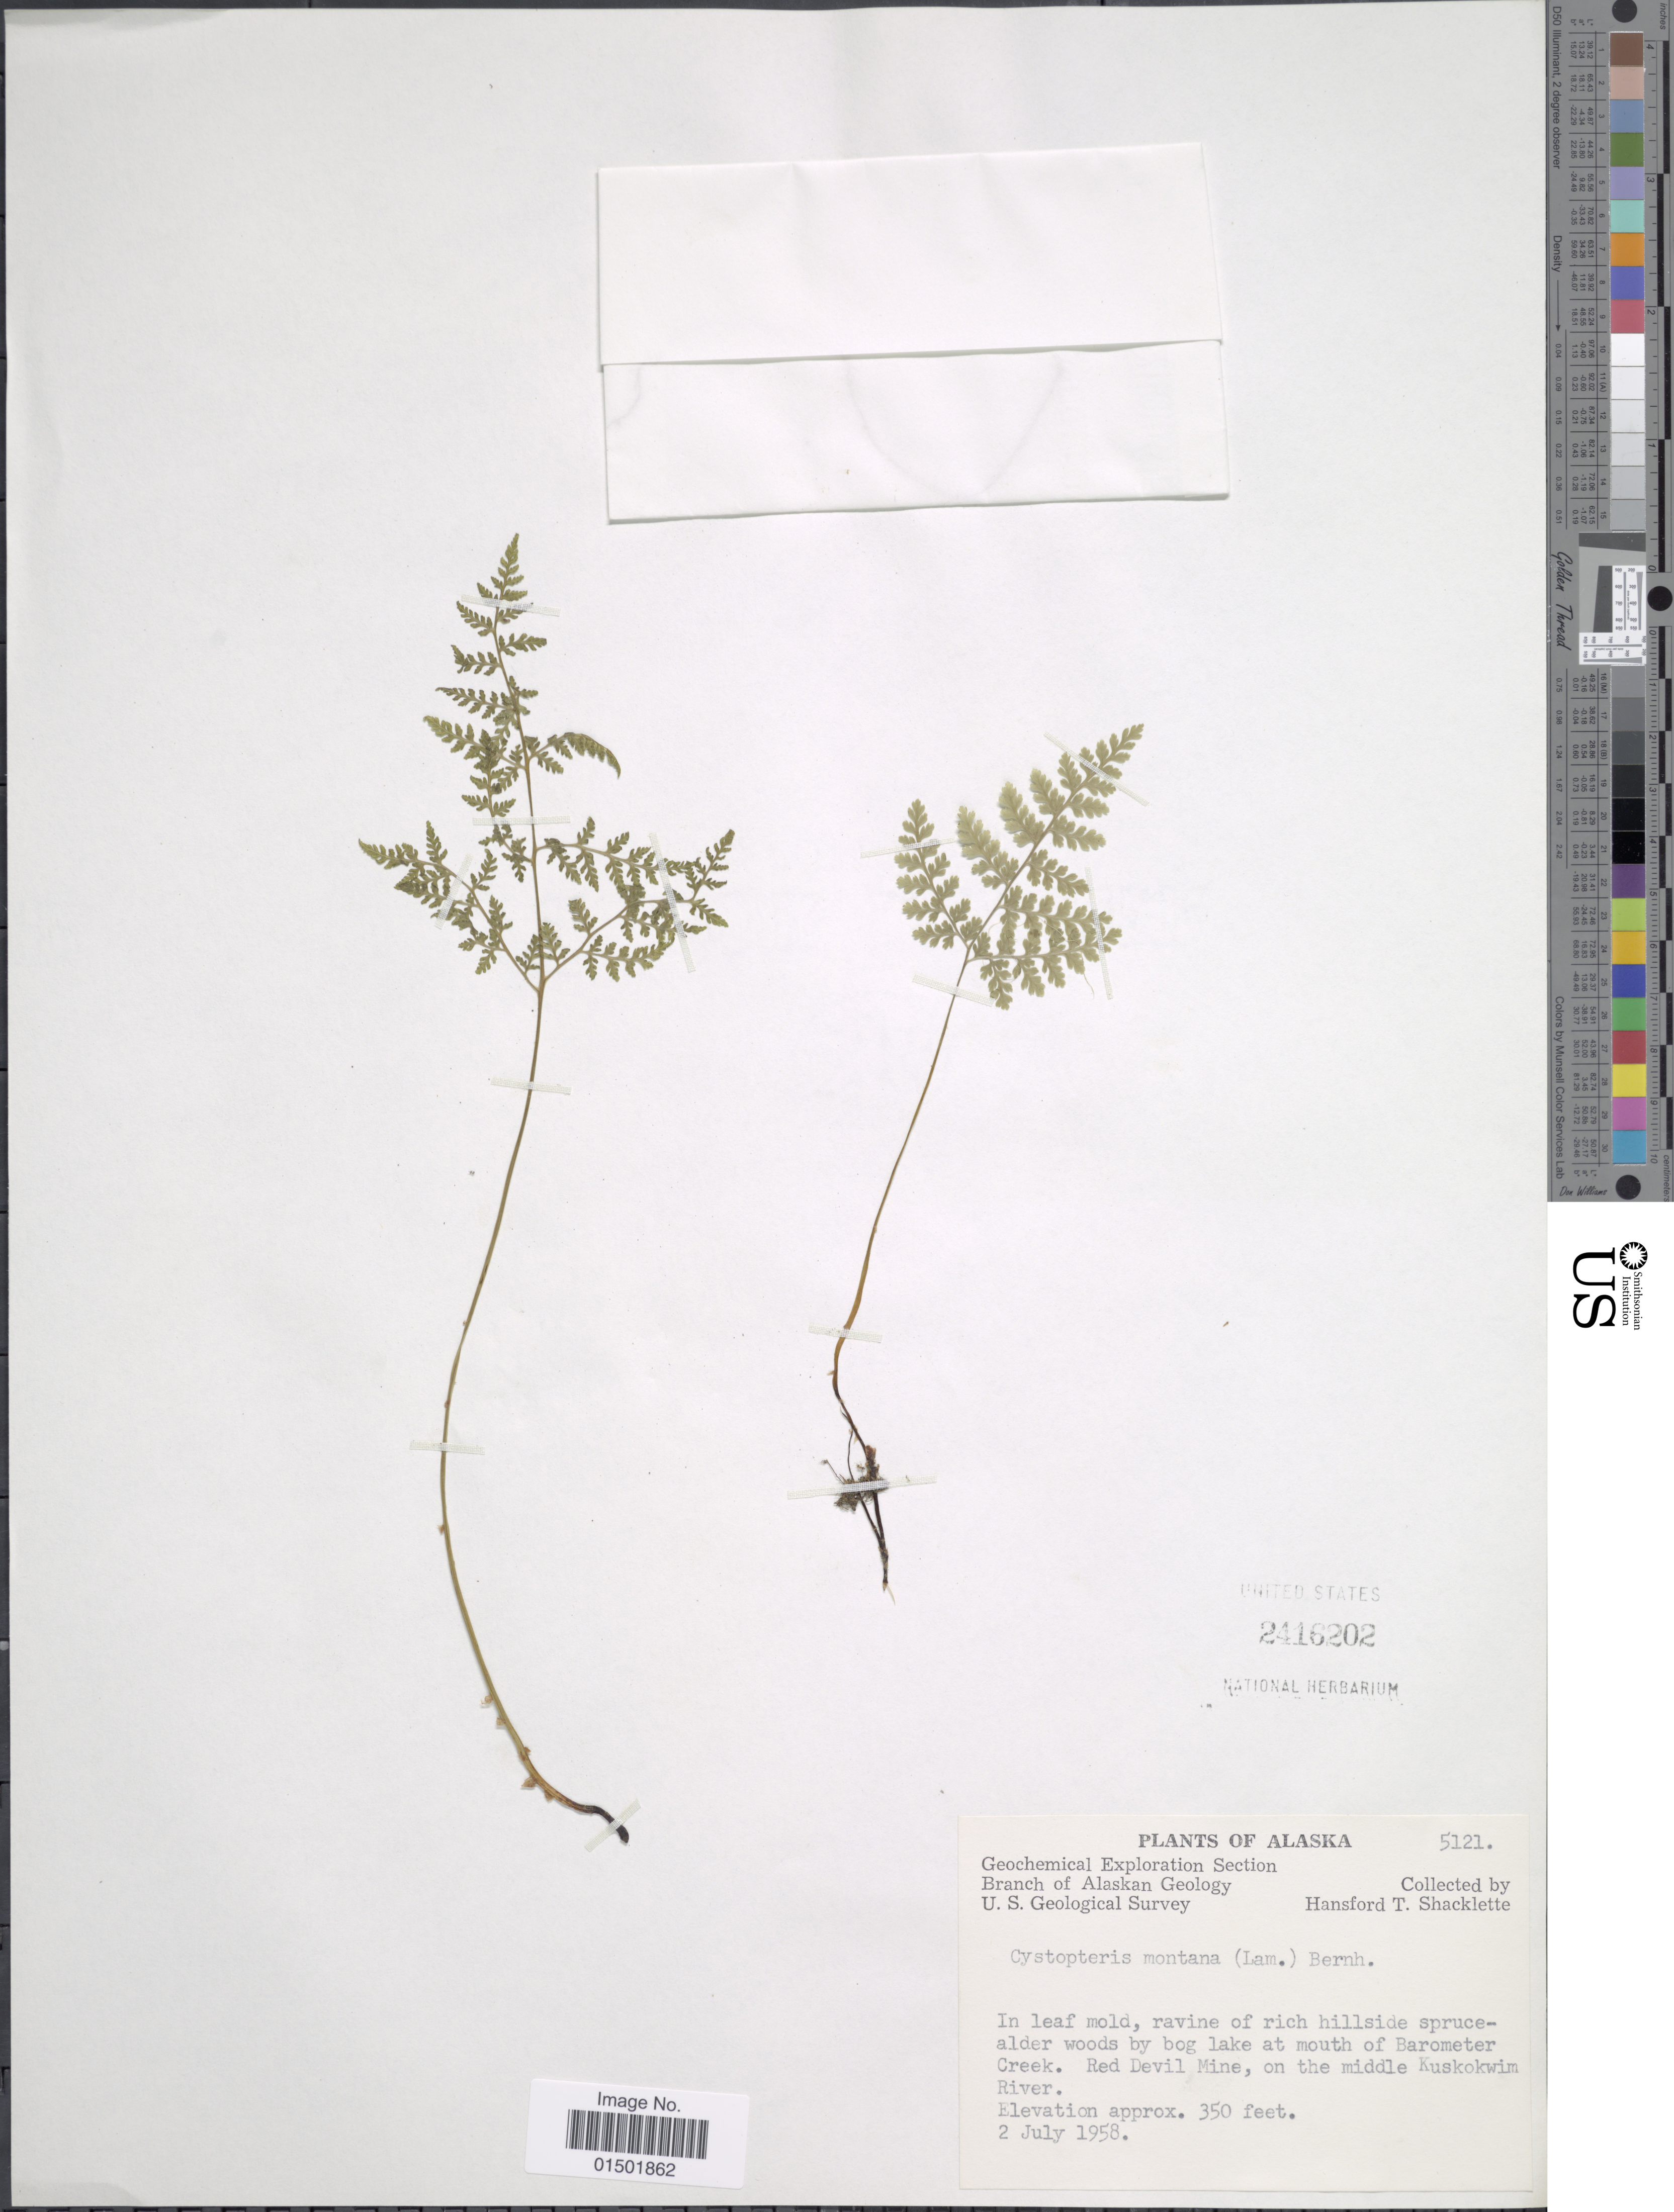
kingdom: Plantae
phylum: Tracheophyta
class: Polypodiopsida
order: Polypodiales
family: Cystopteridaceae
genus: Cystopteris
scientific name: Cystopteris montana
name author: (Lam.) Desv.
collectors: H. Shacklette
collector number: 5121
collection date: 1958-07-02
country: United States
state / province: Alaska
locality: In leaf mold, ravine of rich hillside spruce-alder woods by bog lake at mouth of Barometer Creek. Red Devil Mine, on the middle Kuskowin River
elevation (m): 107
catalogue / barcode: US 2416202